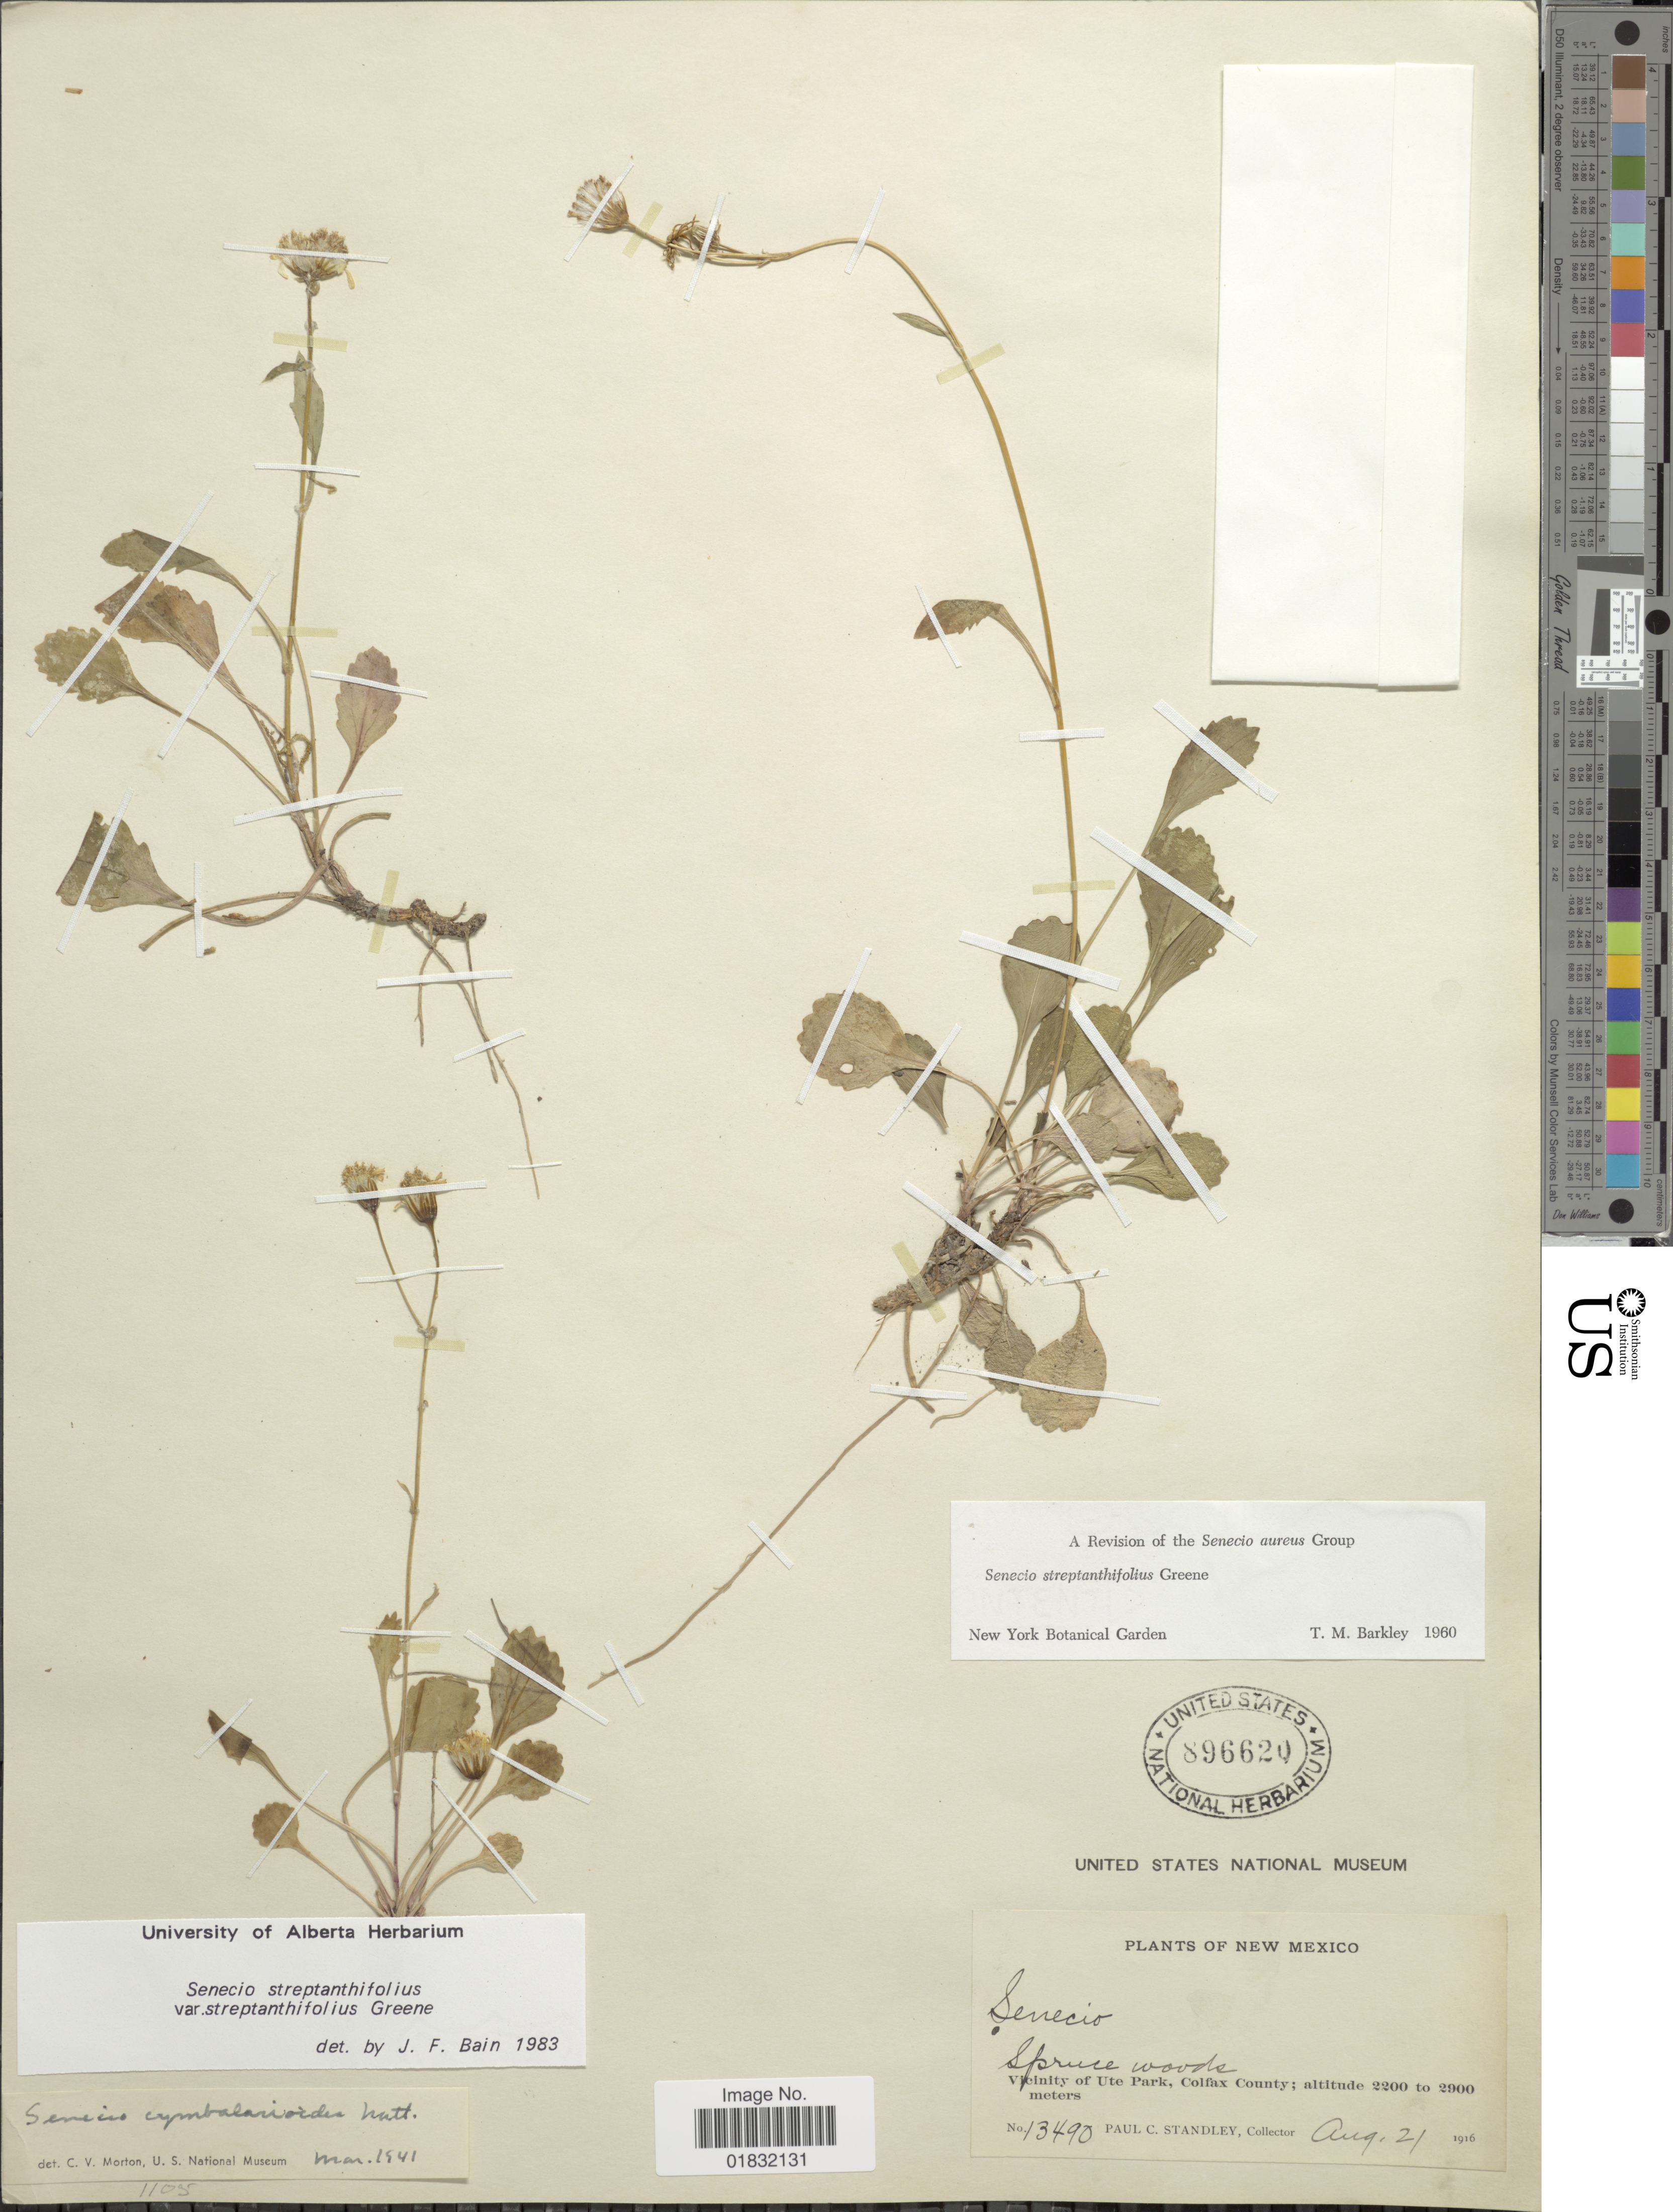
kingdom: Plantae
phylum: Tracheophyta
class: Magnoliopsida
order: Asterales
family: Asteraceae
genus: Packera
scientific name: Packera streptanthifolia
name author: (Greene) W.A. Weber & Á. Löve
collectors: P. C. Standley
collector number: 13490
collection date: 1916-08-21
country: United States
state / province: New Mexico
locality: Spruce woods, Vicinity of Ute park, Colfax County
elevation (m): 2200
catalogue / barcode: US 896620